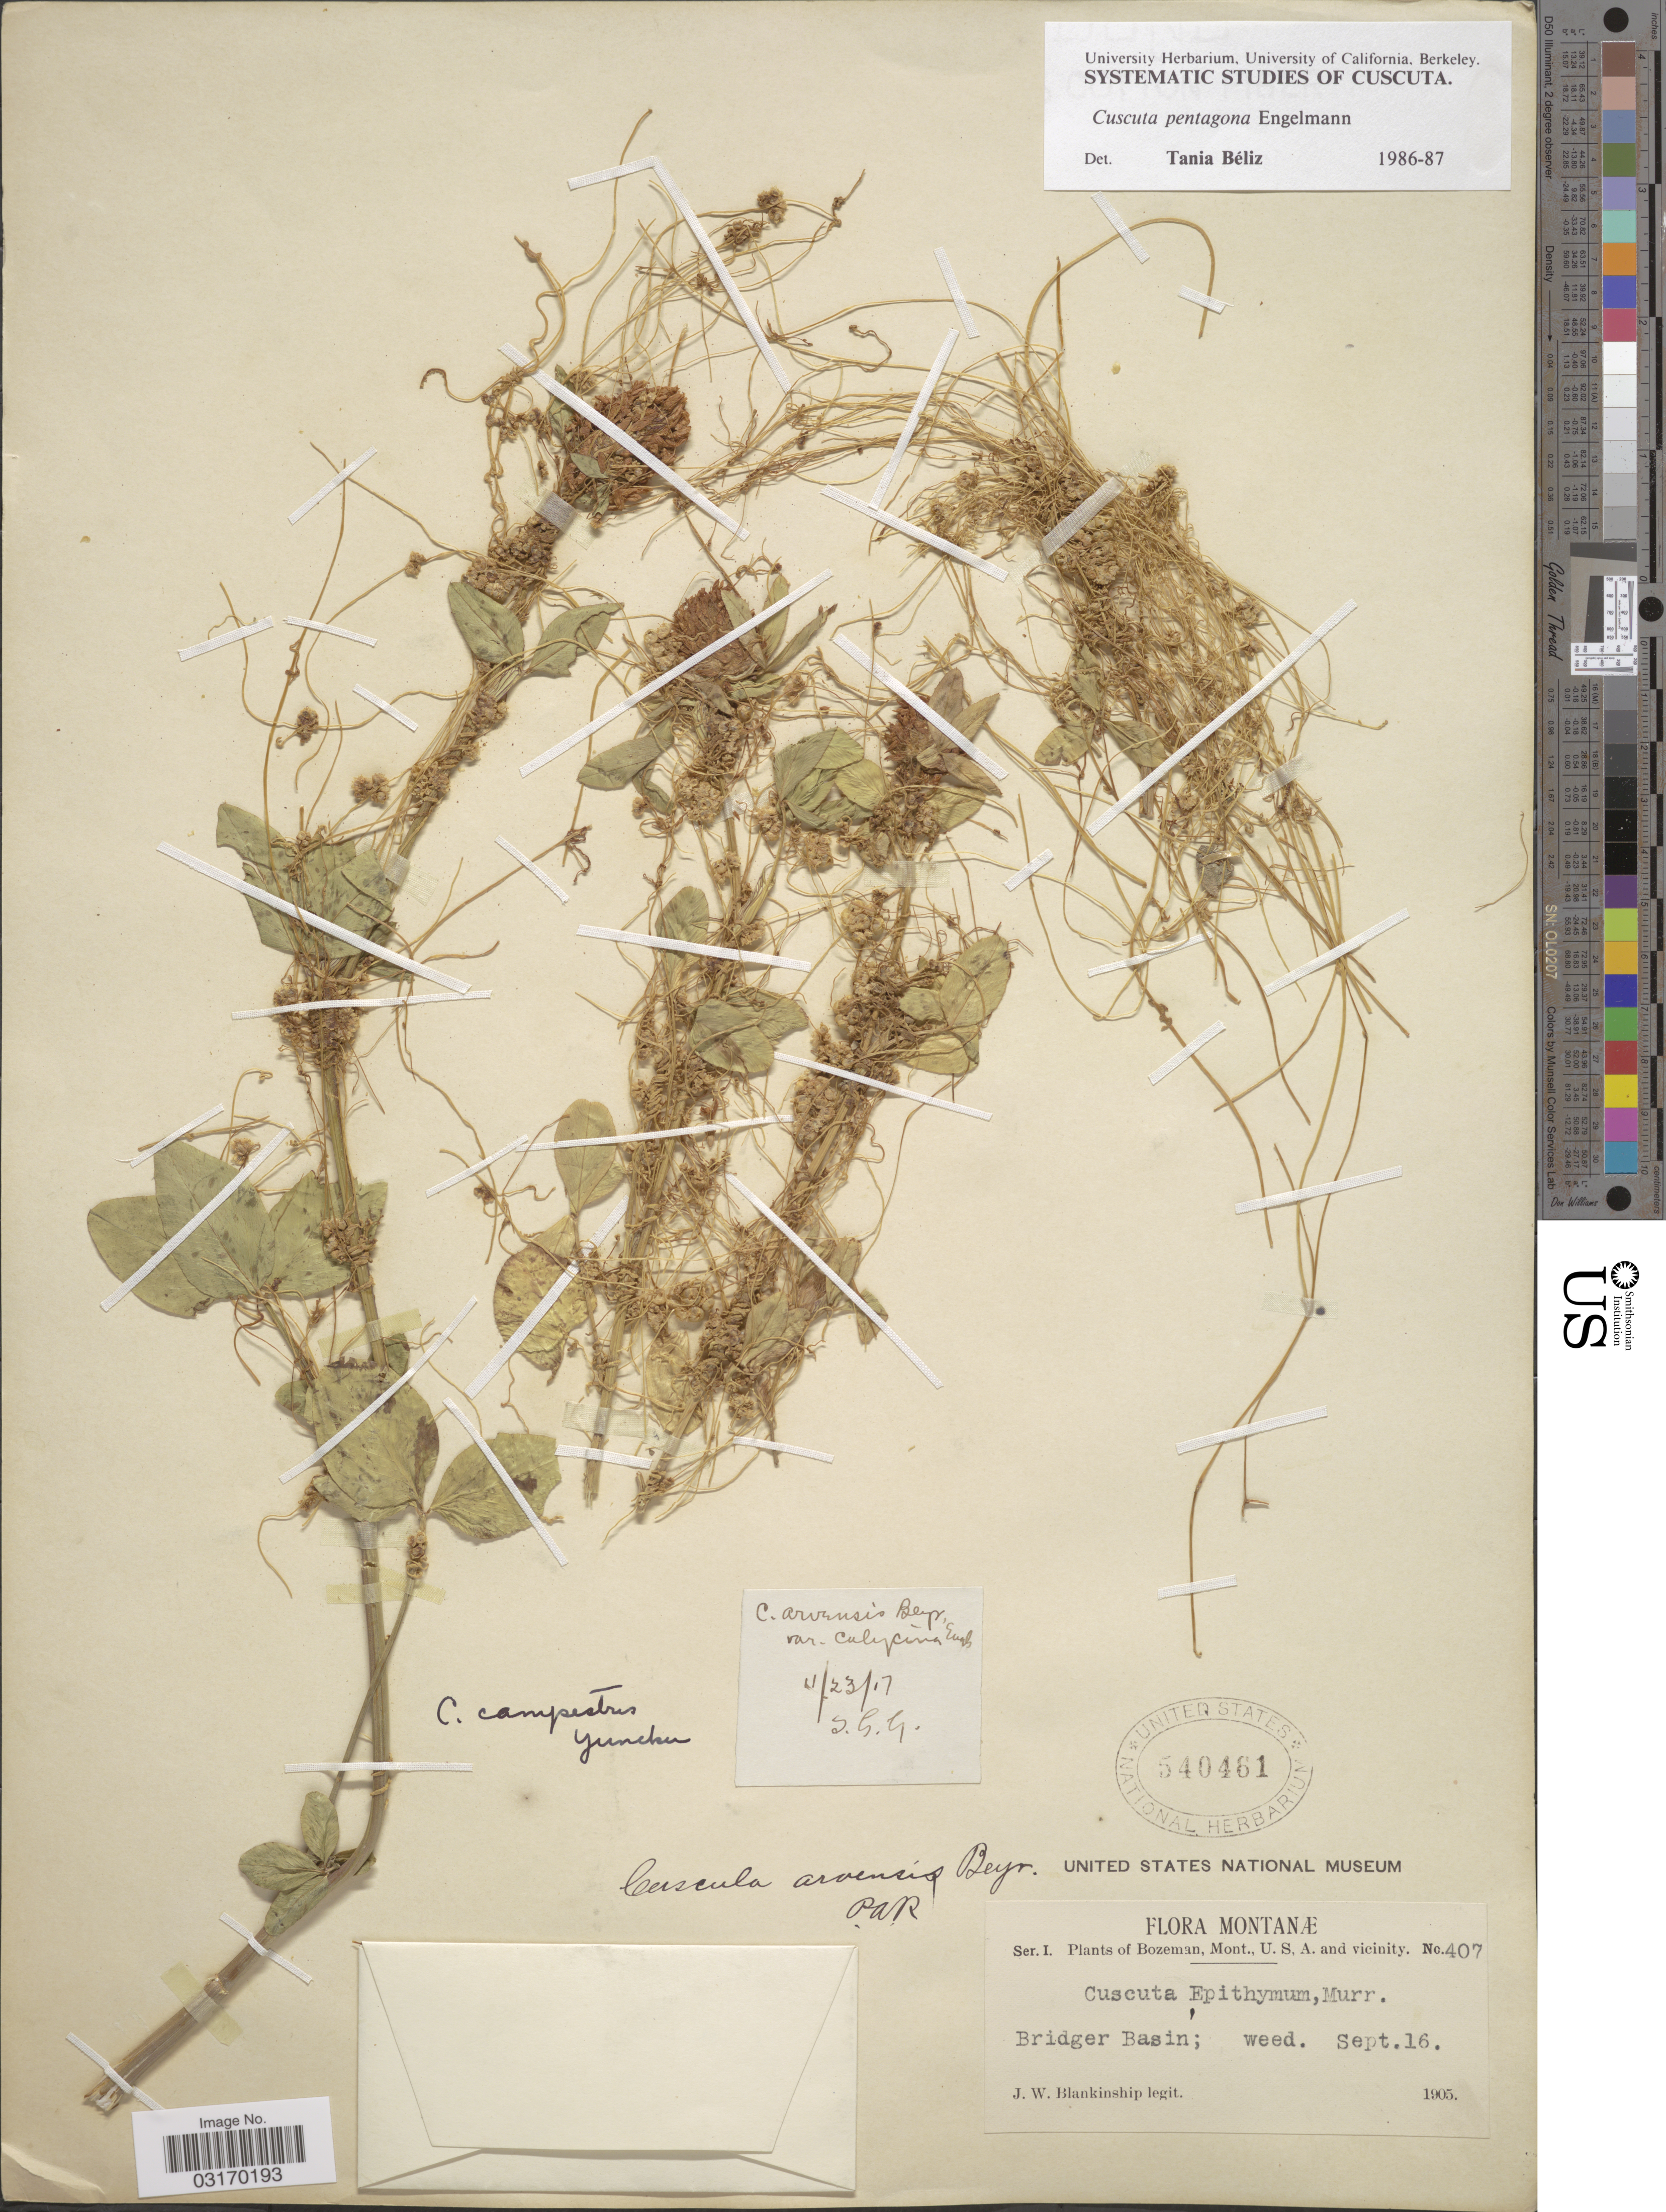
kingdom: Plantae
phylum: Tracheophyta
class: Magnoliopsida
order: Solanales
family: Convolvulaceae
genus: Cuscuta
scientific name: Cuscuta pentagona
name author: Engelm.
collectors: J. W. Blankinship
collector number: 407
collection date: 1905-09-16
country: United States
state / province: Montana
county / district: Gallatin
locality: Bozeman and vicinity. Bridger Basin.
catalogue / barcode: US 540461